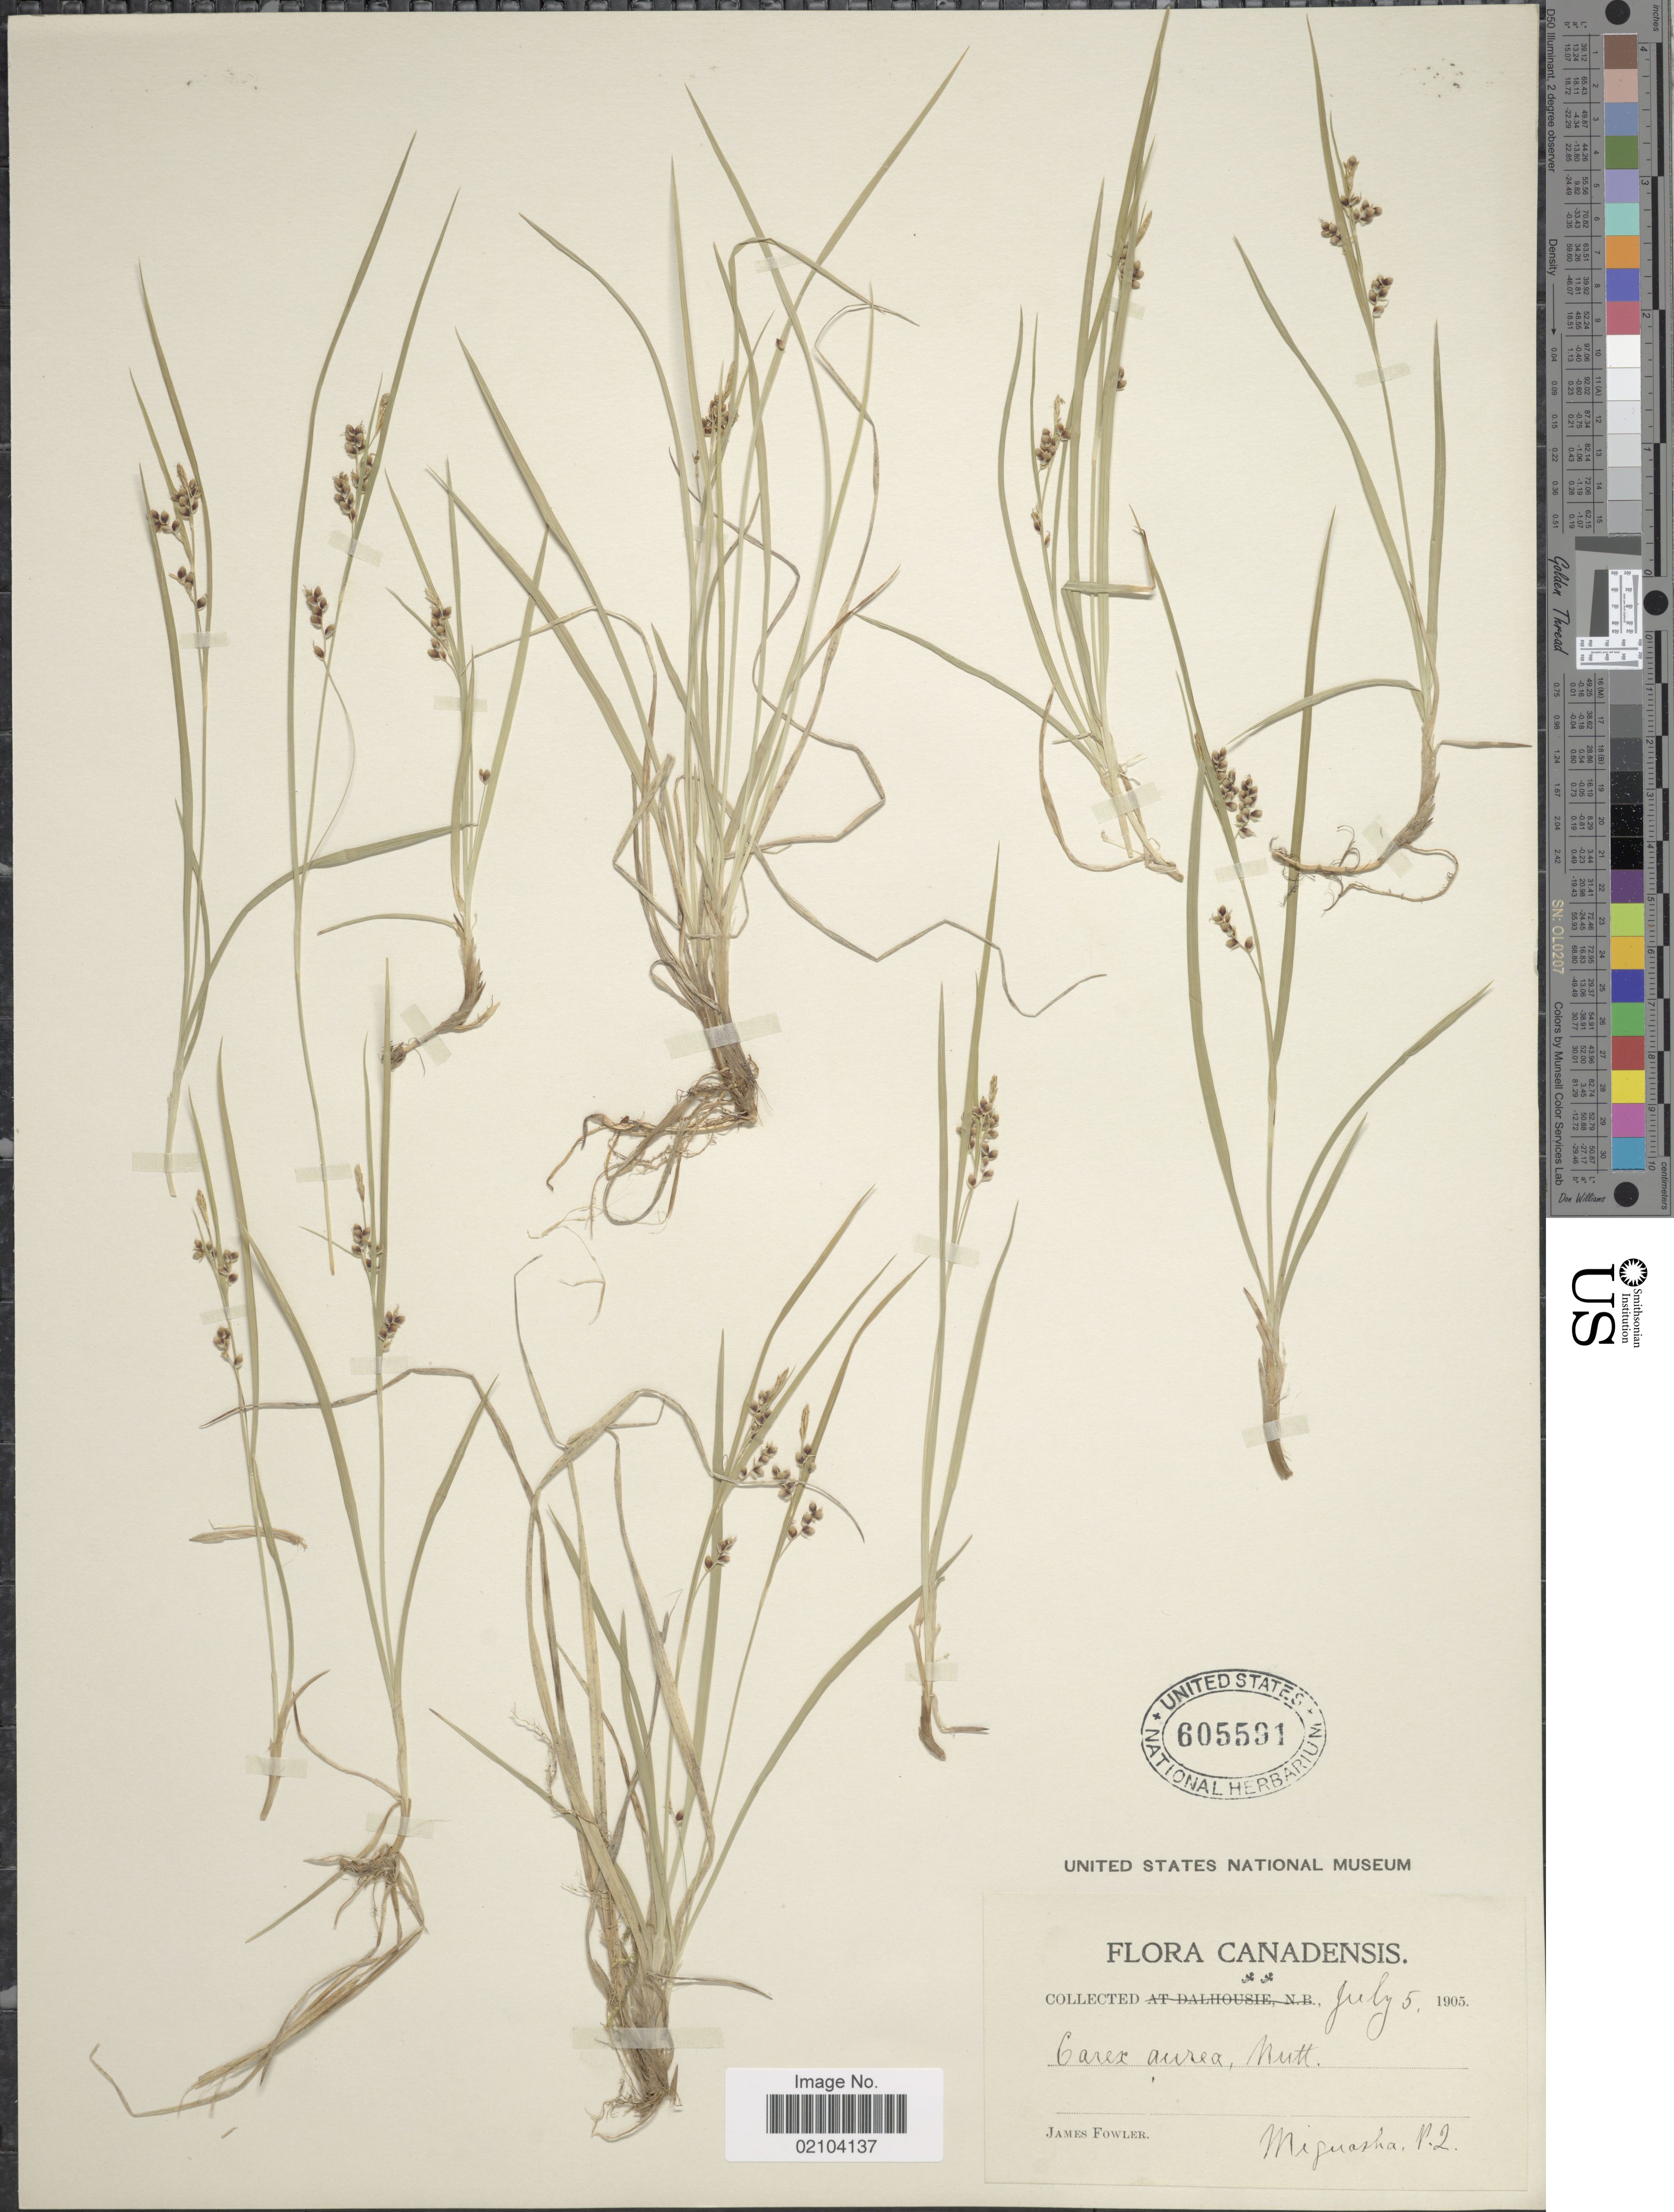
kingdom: Plantae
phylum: Tracheophyta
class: Liliopsida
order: Poales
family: Cyperaceae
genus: Carex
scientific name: Carex aurea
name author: Nutt.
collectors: J. P. Fowler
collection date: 1905-07-05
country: Canada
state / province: Quebec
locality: Canadensis. Miguasha, P.L.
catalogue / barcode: US 605591